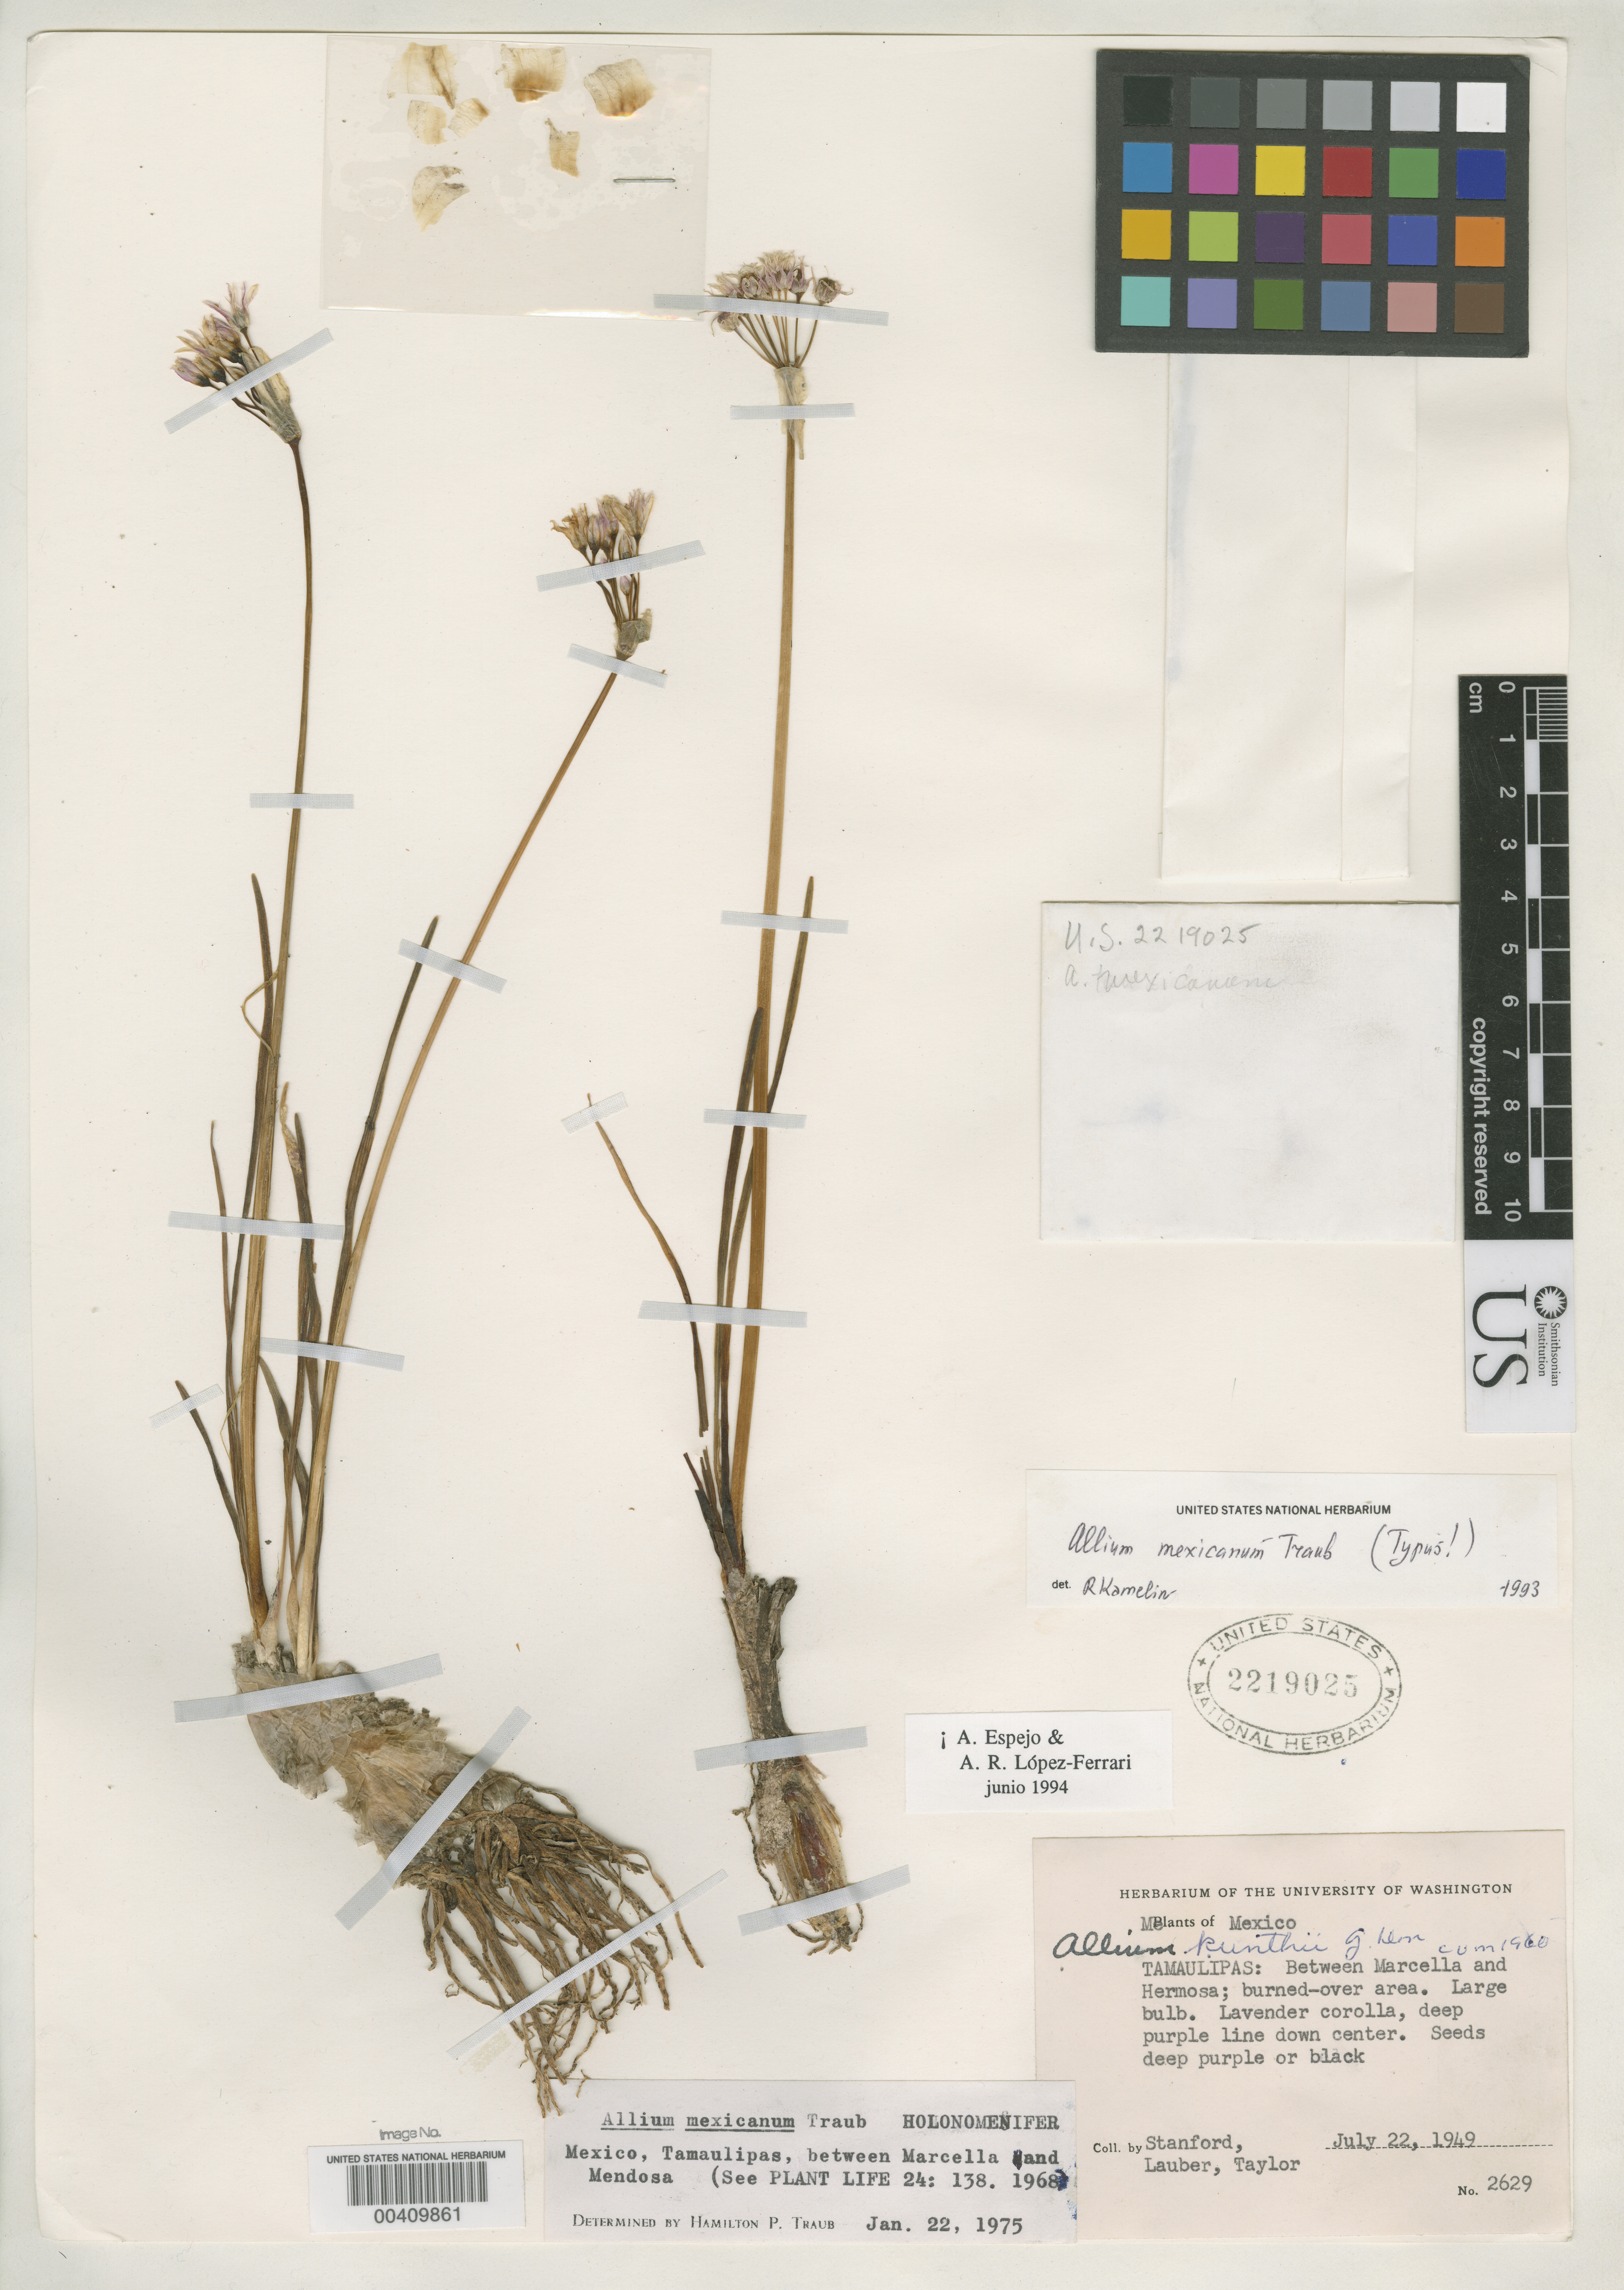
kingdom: Plantae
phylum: Tracheophyta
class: Liliopsida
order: Asparagales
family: Amaryllidaceae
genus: Allium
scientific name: Allium mexicanum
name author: Traub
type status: Holotype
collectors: L. R. Stanford, Lauber, -- & -- Taylor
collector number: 2629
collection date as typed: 22 Jul 1949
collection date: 1949-07-22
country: Mexico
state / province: Tamaulipas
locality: Between Marcella & Hermosa.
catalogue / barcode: US 2219025